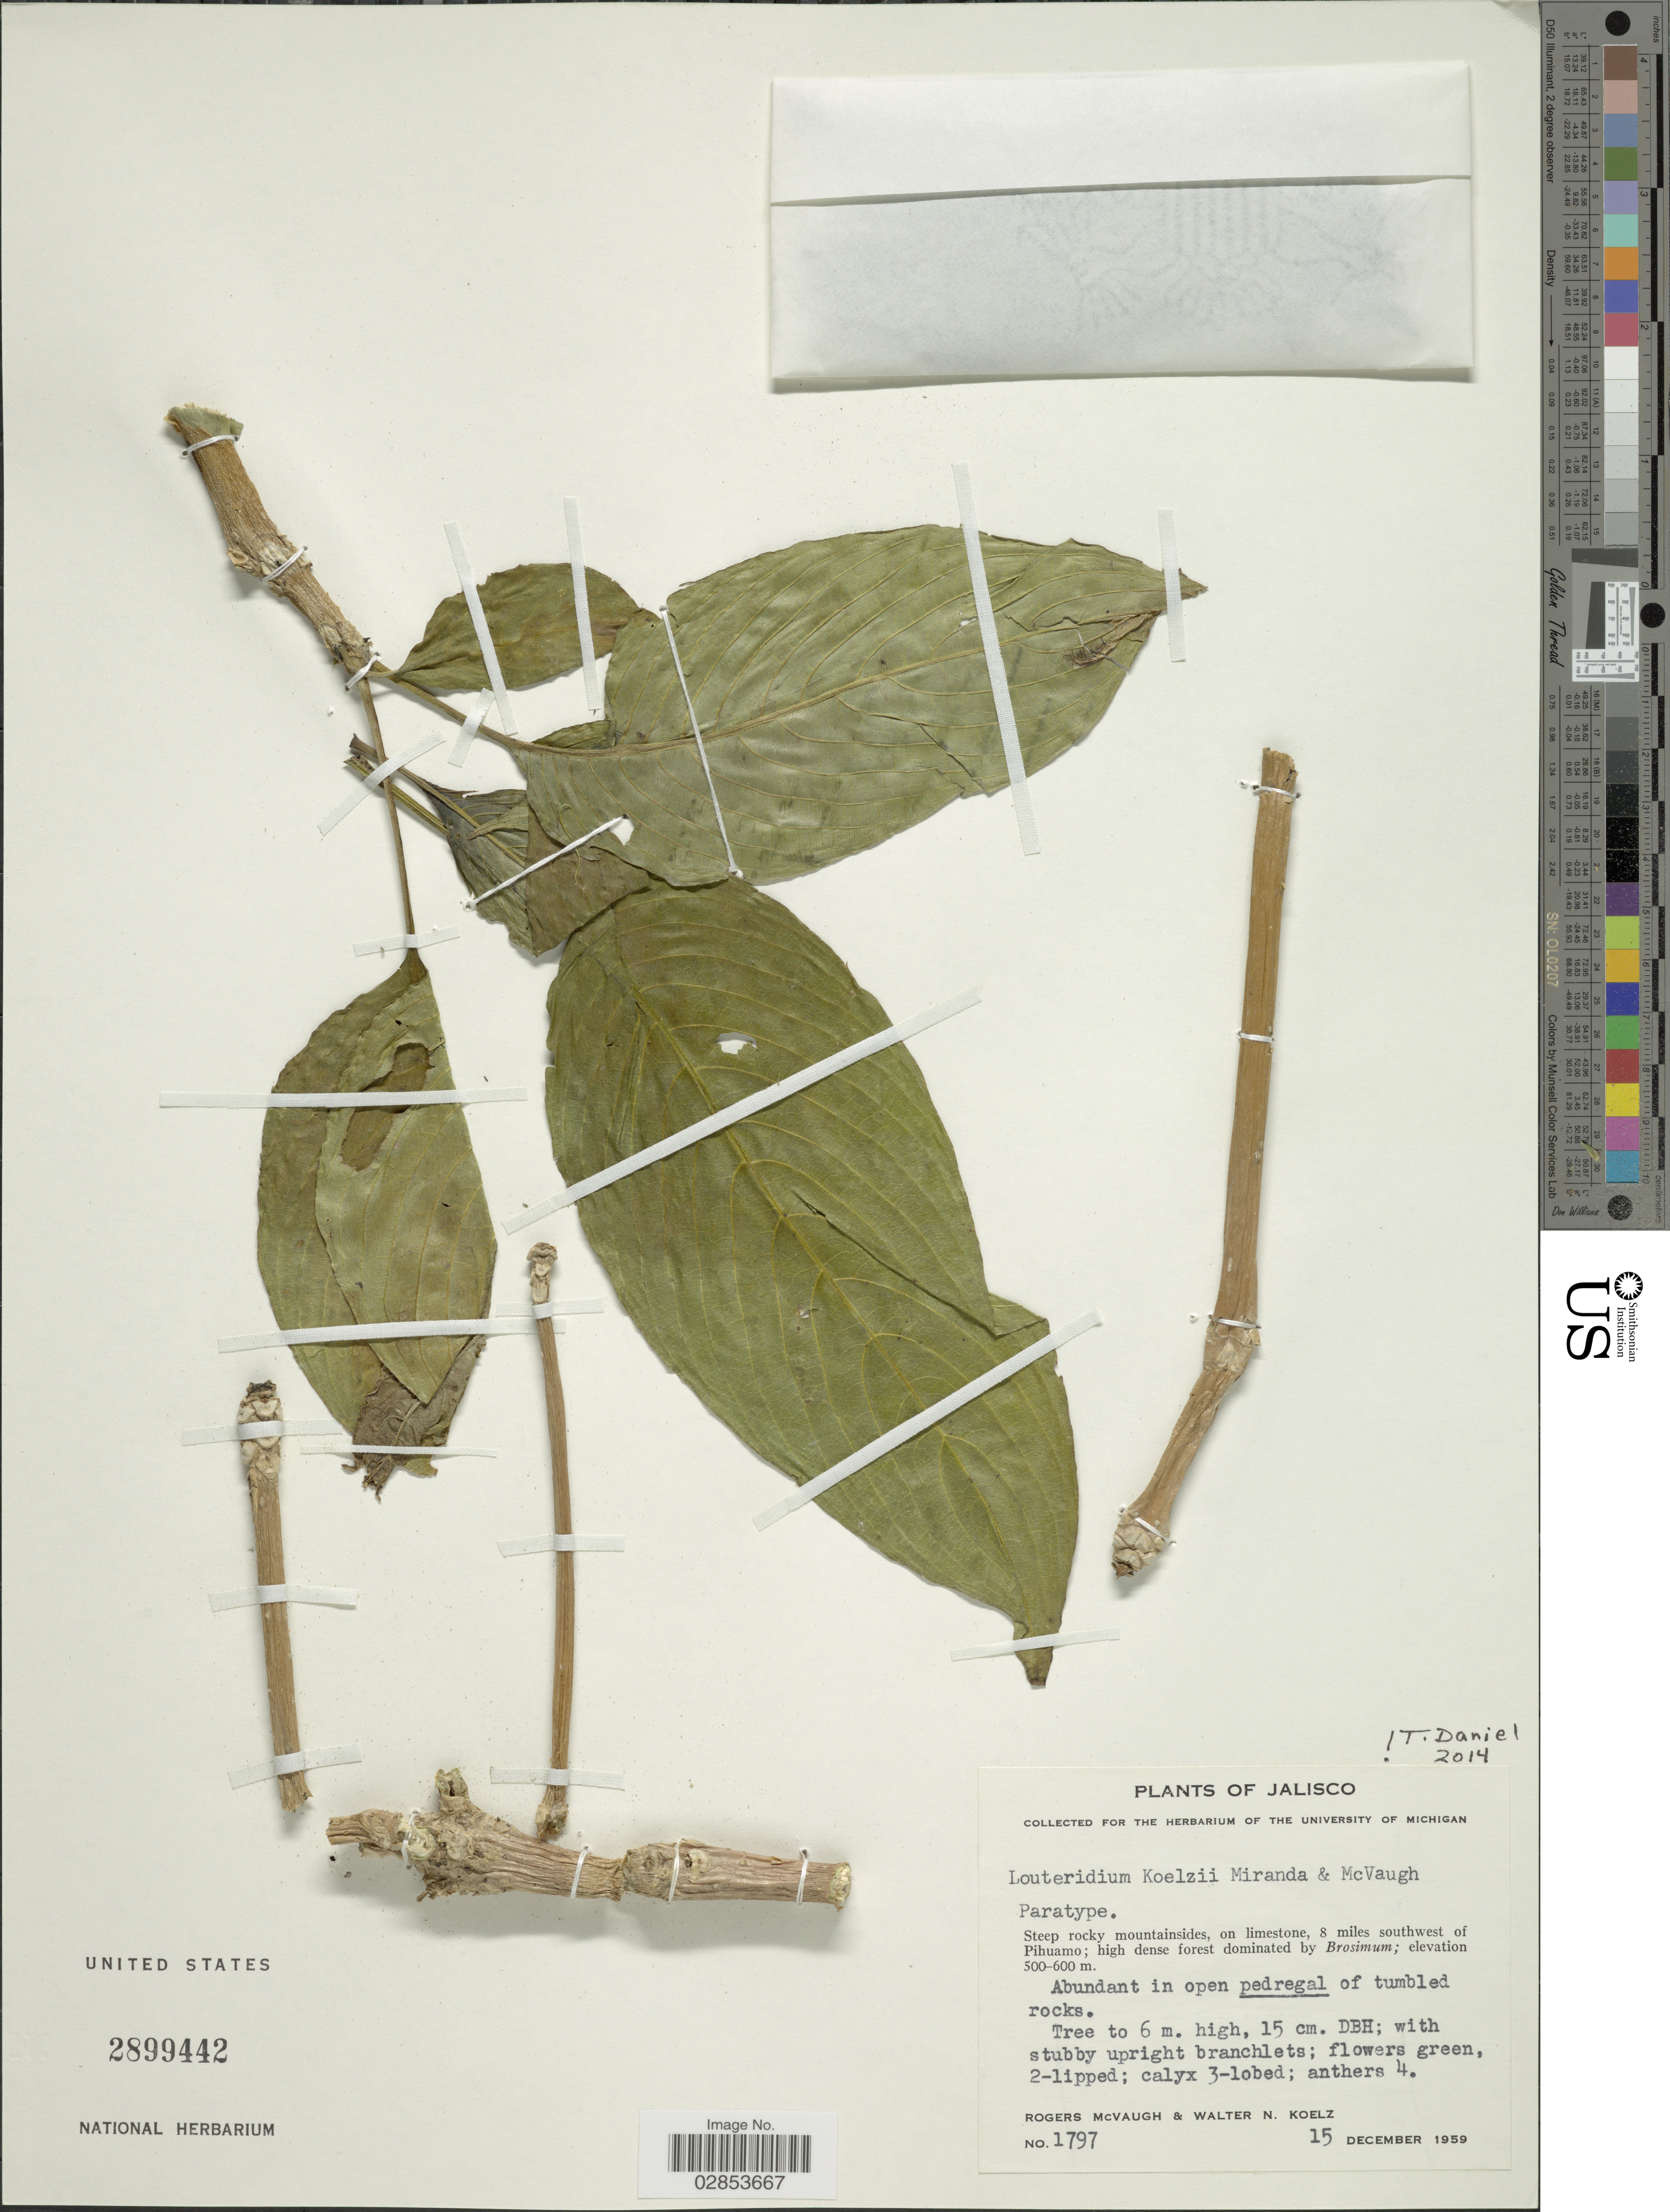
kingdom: Plantae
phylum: Tracheophyta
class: Magnoliopsida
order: Lamiales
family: Acanthaceae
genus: Louteridium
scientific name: Louteridium koelzii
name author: Miranda & McVaugh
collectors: R. McVaugh & W. N. Koelz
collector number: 1797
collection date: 1959-12-15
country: Mexico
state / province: Jalisco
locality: Steep rocky mountainsides, 8 miles southwest of Pihuamo.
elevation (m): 500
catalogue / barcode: US 2899442